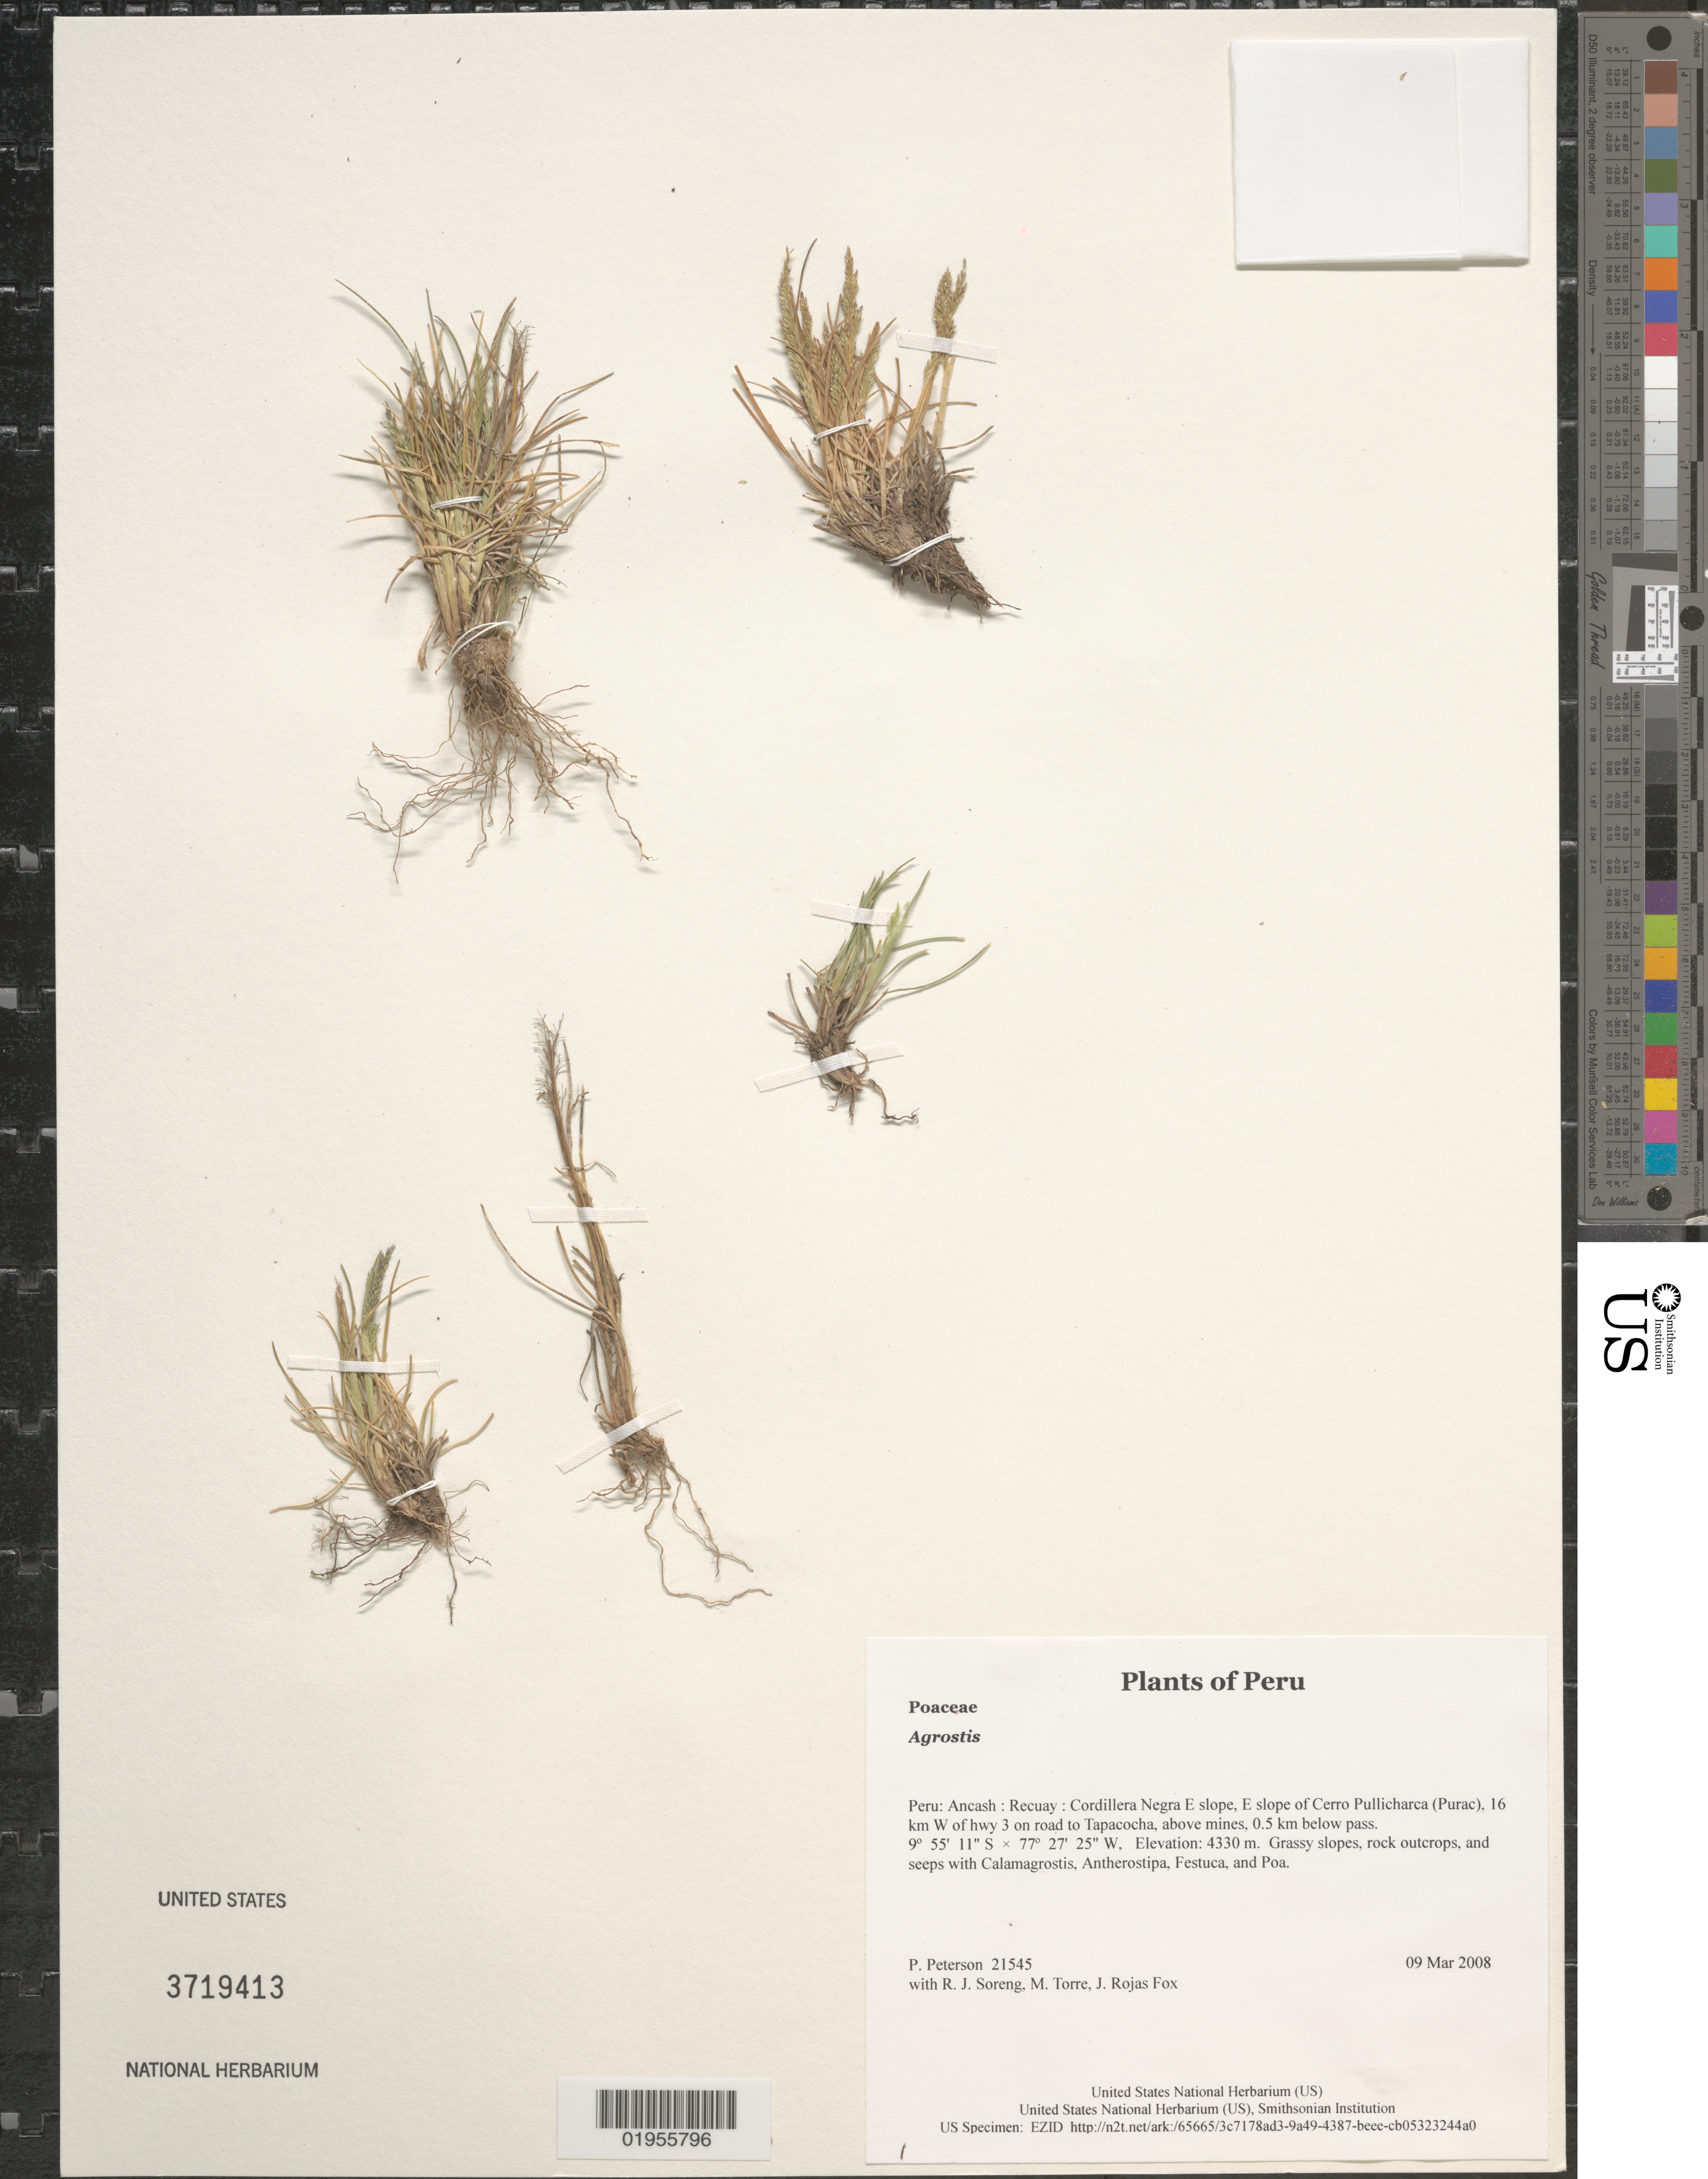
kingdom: Plantae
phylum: Tracheophyta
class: Liliopsida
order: Poales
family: Poaceae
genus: Agrostis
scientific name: Agrostis sp.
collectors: P. M. Peterson, R. J. Soreng, M. Torre & J. Rojas Fox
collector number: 21545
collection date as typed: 09 Mar 2008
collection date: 2008-03-09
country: Peru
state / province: Ancash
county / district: Recuay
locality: Cordillera Negra E slope, E slope of Cerro Pullicharca (Purac), 16 km W of hwy 3 on road to Tapacocha, above mines, 0.5 km below pass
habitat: Grassy slopes, rock outcrops, and seeps with Calamagrostis, Antherostipa, Festuca, and Poa.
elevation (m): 4330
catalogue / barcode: US 3719413